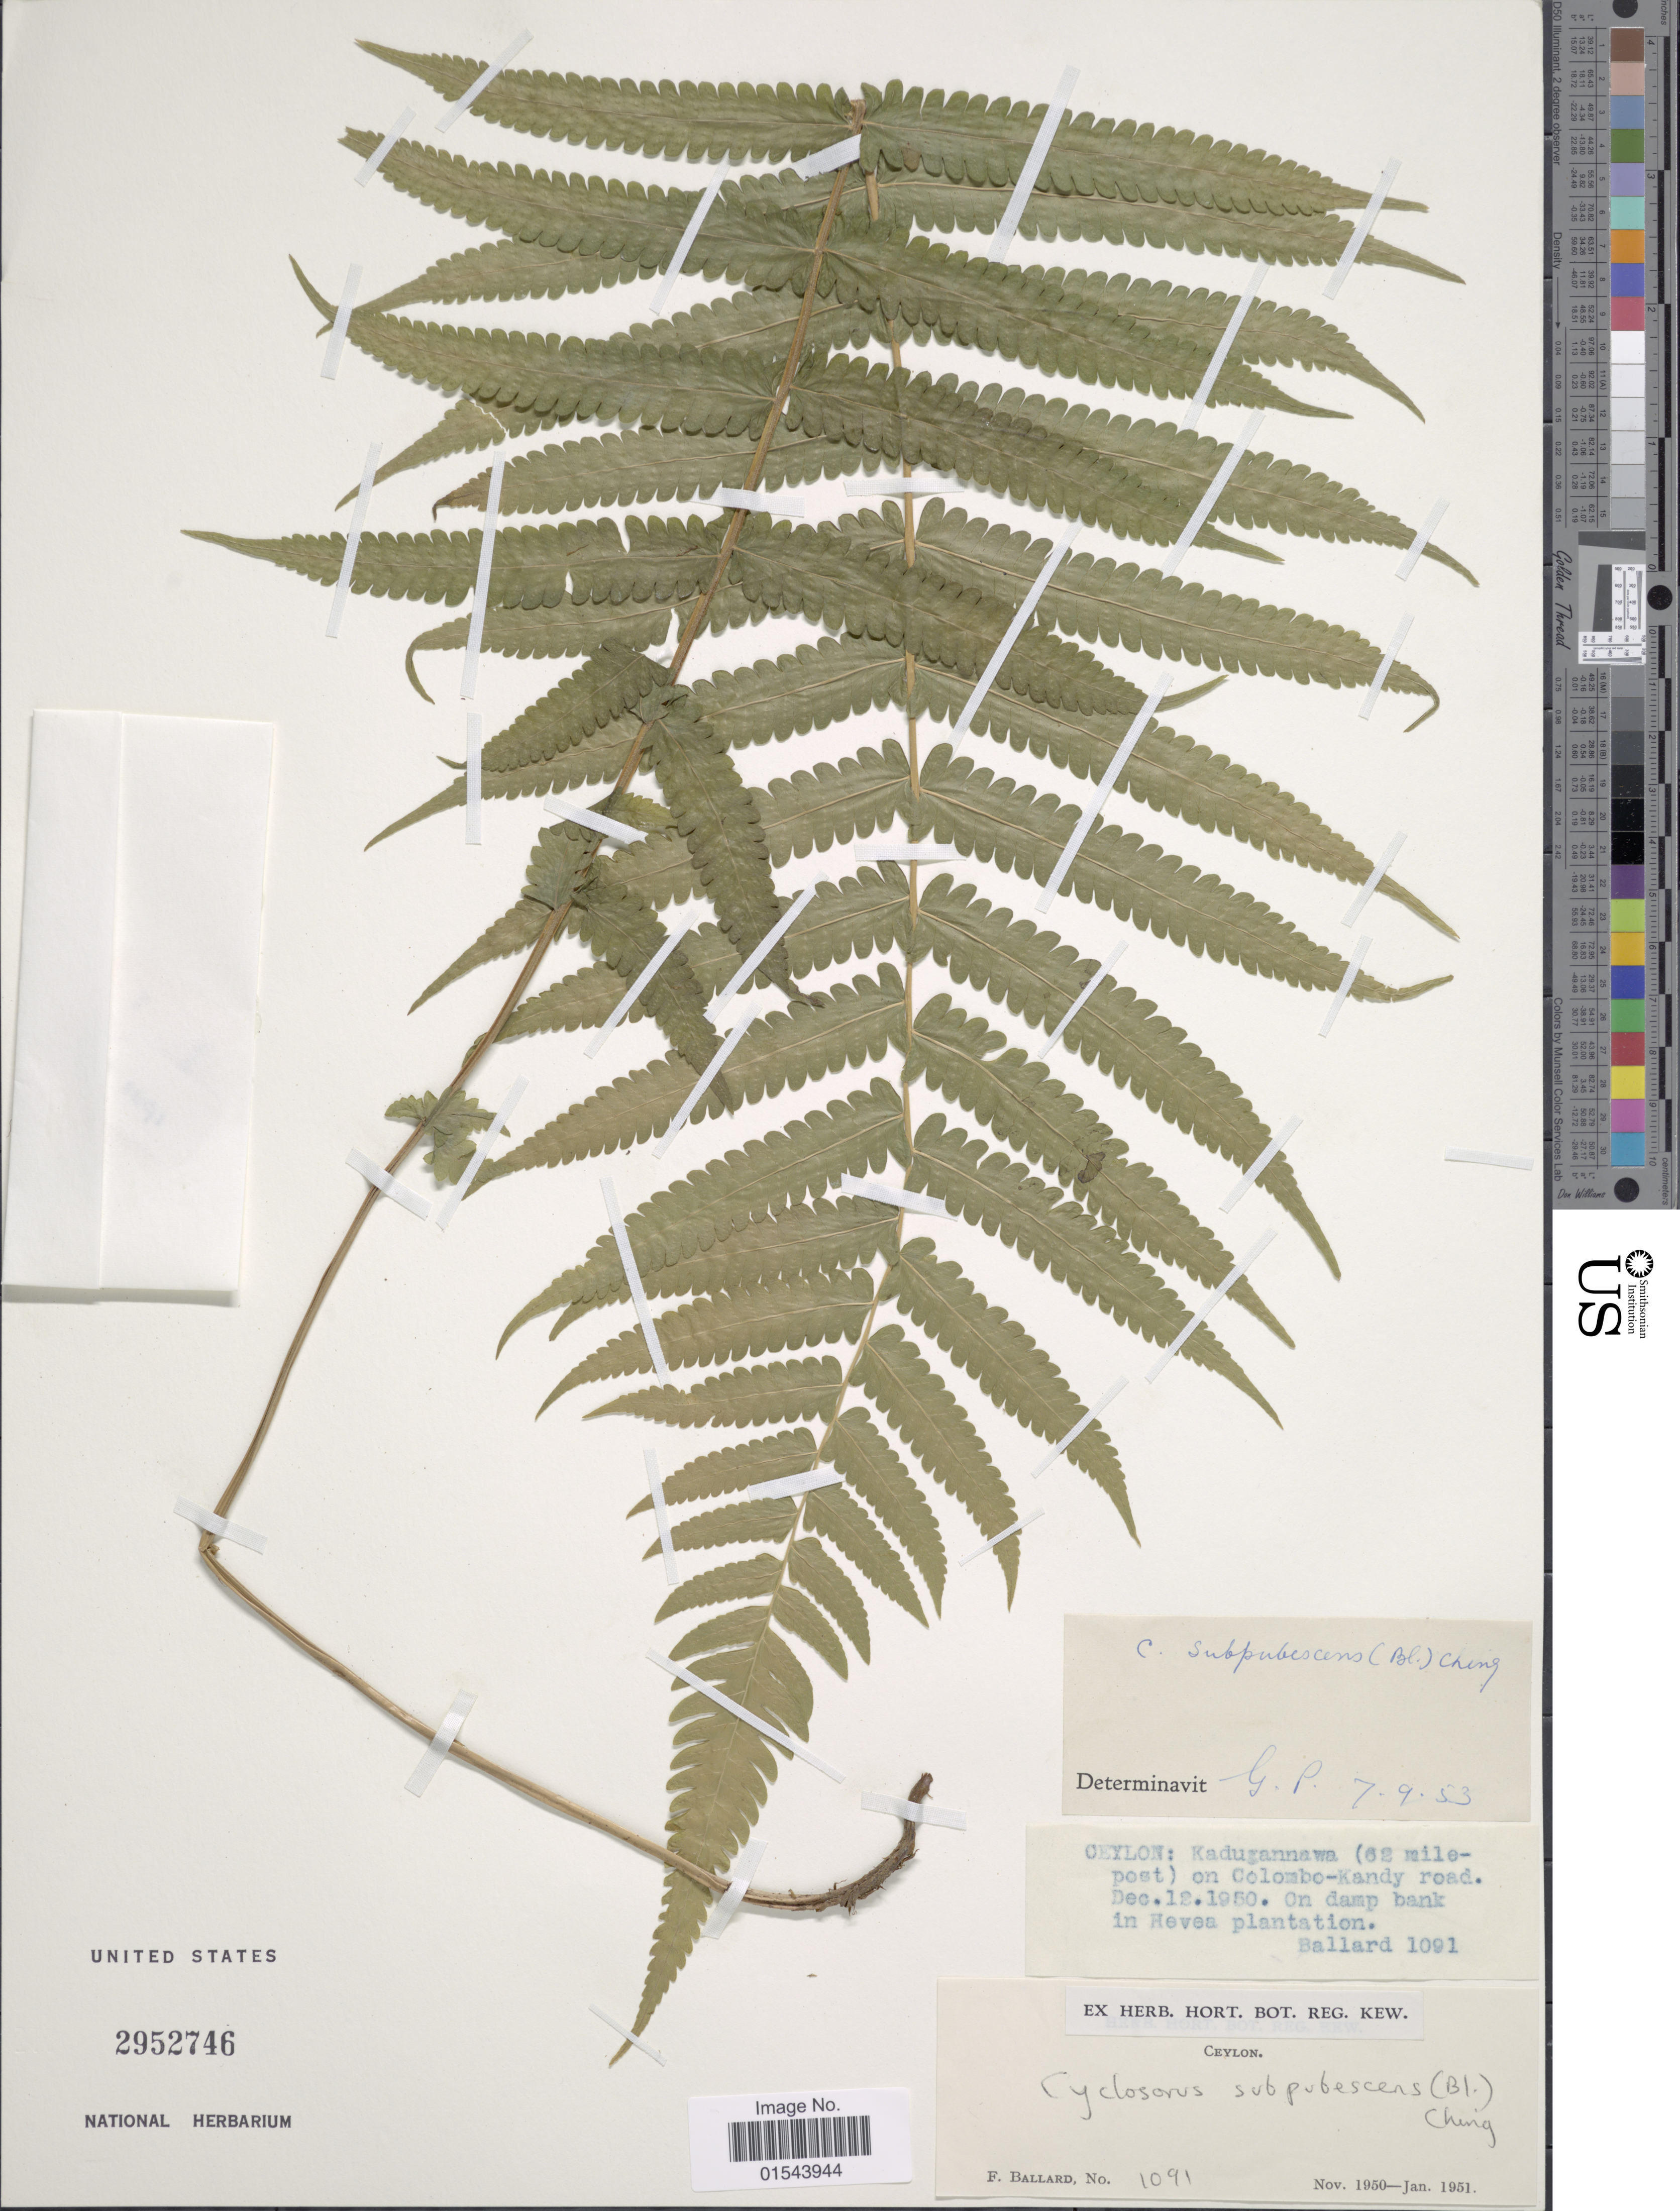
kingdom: Plantae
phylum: Tracheophyta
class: Polypodiopsida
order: Polypodiales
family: Thelypteridaceae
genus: Christella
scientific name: Christella subpubescens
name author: (Blume) Holttum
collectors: F. Ballard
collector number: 1091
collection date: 1950-11/1951-01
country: Sri Lanka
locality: Ceylon. kadugannawa (62 mile-post) on Colombo-Kandy road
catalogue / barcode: US 2952746